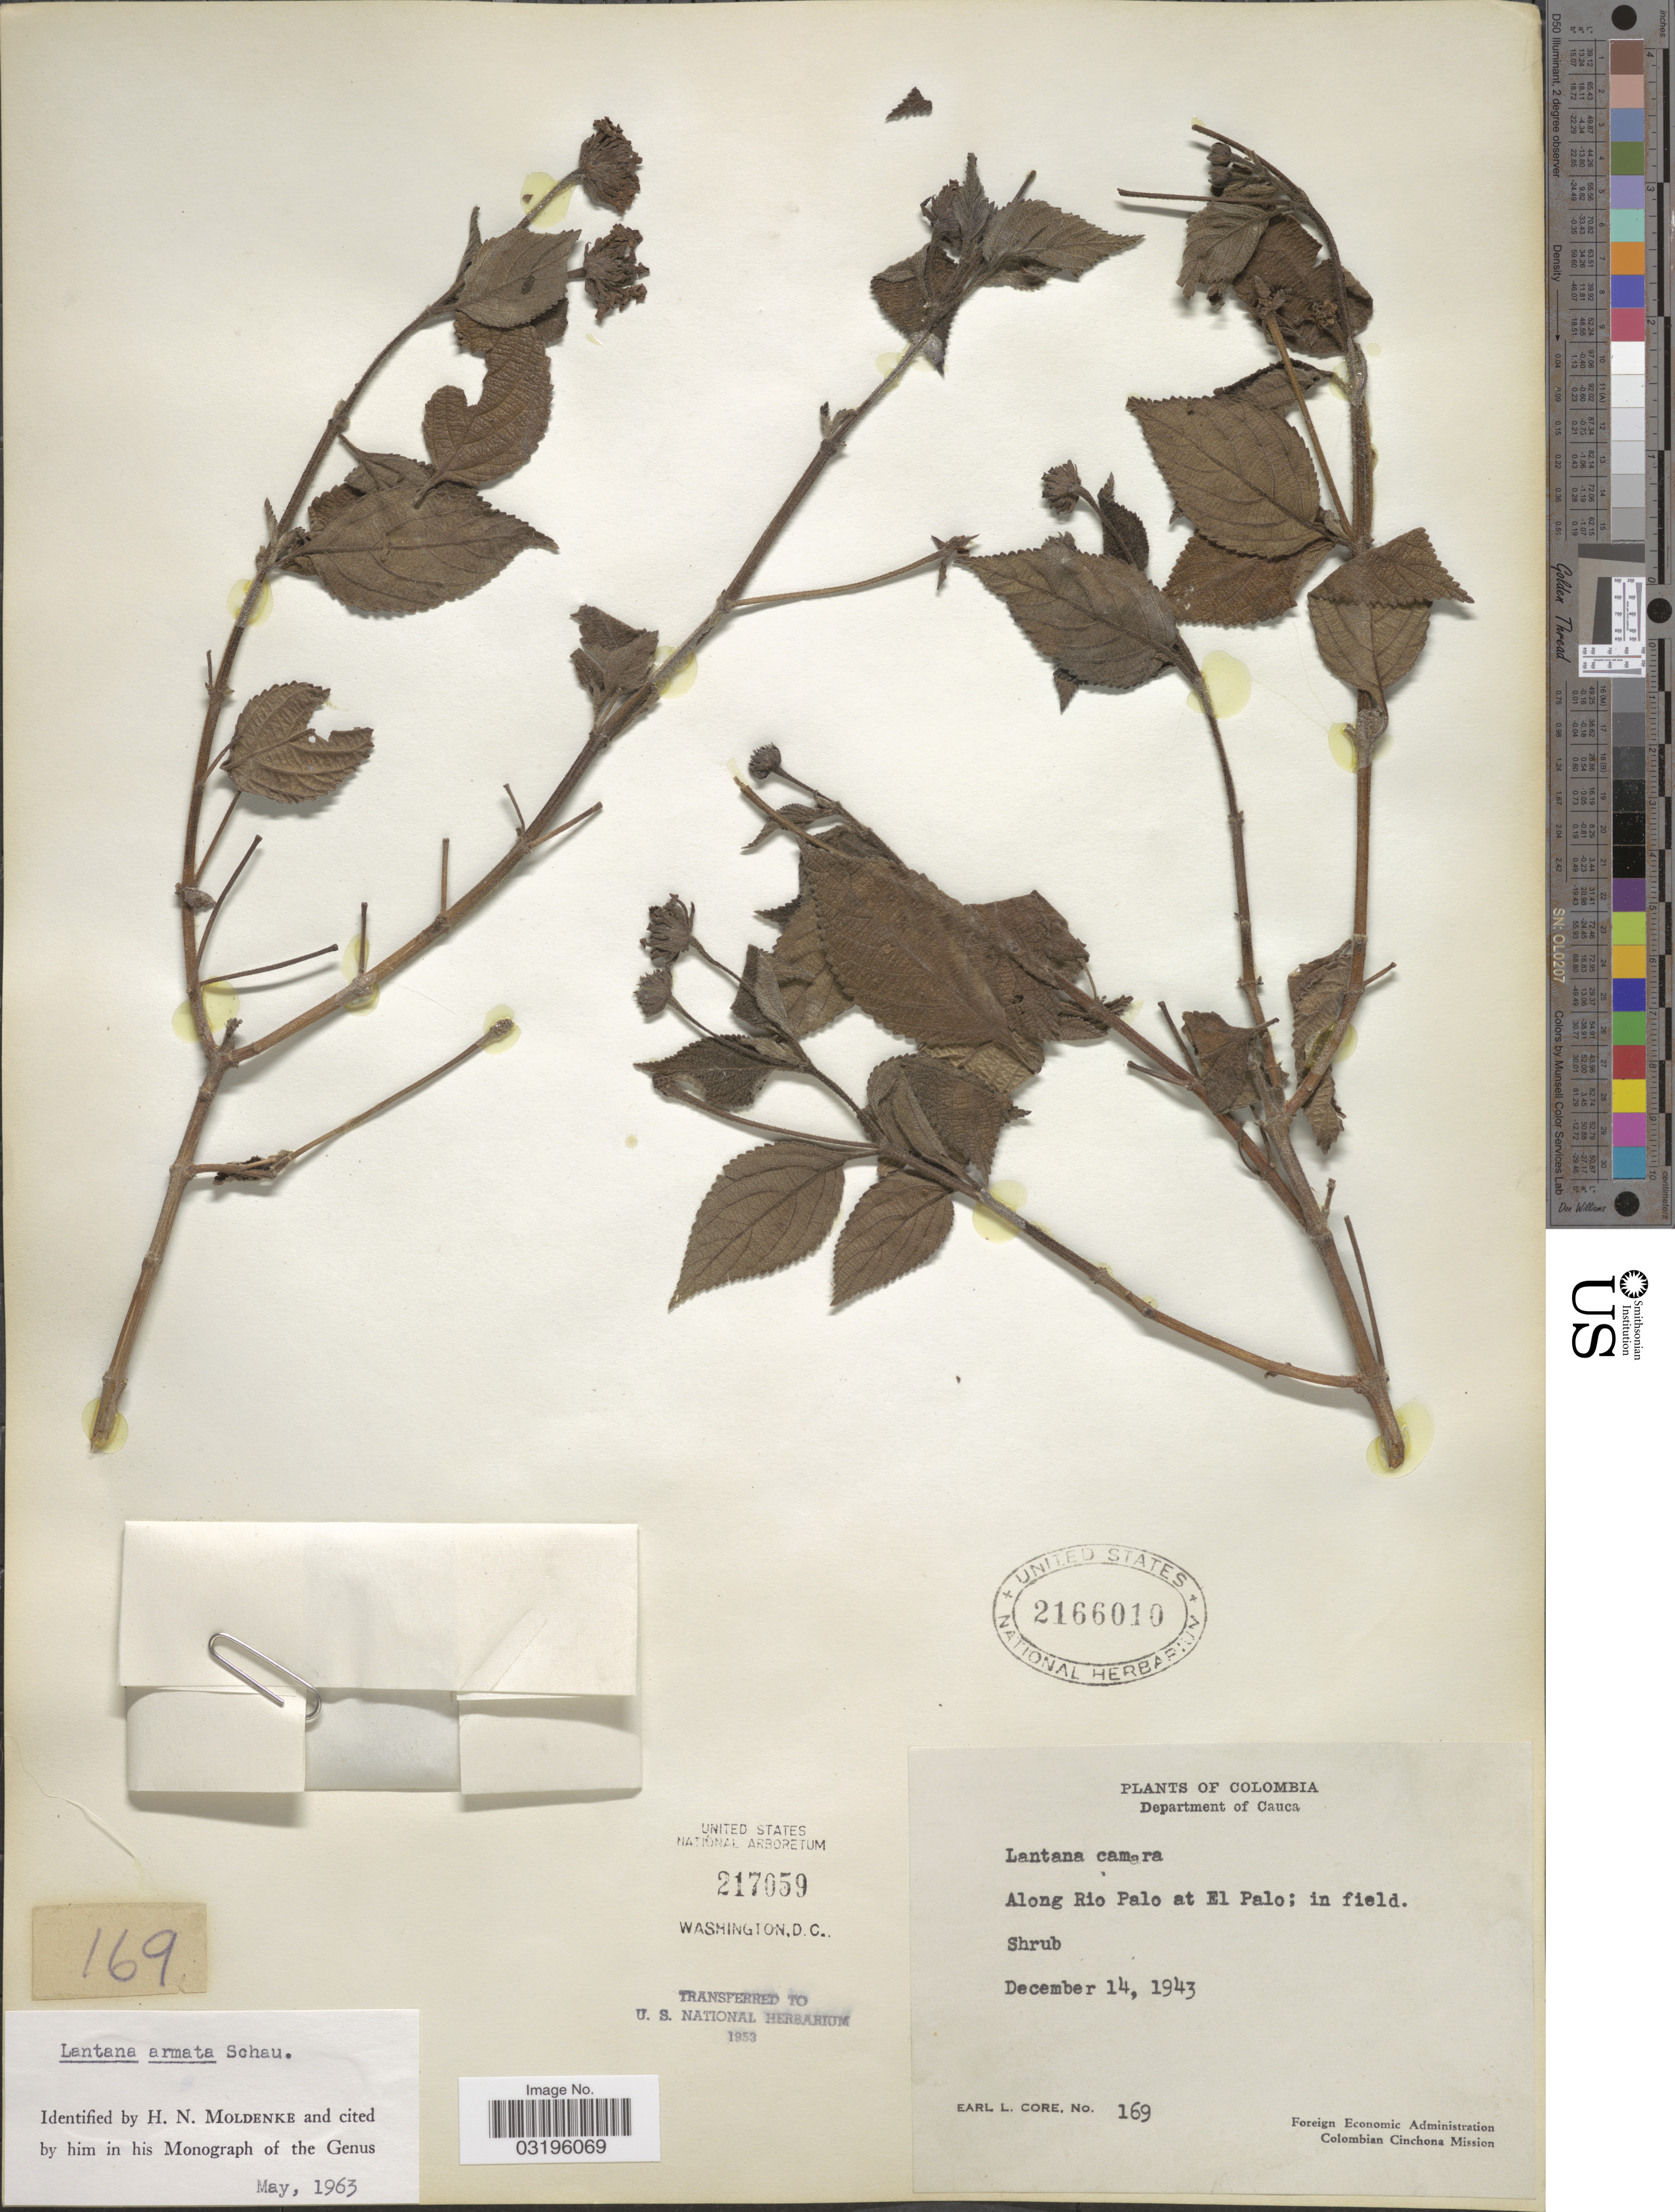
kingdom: Plantae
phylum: Tracheophyta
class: Magnoliopsida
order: Lamiales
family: Verbenaceae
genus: Lantana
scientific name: Lantana x armata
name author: Schauer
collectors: E. L. Core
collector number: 169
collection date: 1943-12-14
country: Colombia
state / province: Cauca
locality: Along Rio Palo at El Pablo. Department of Cauca.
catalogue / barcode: US 2166010